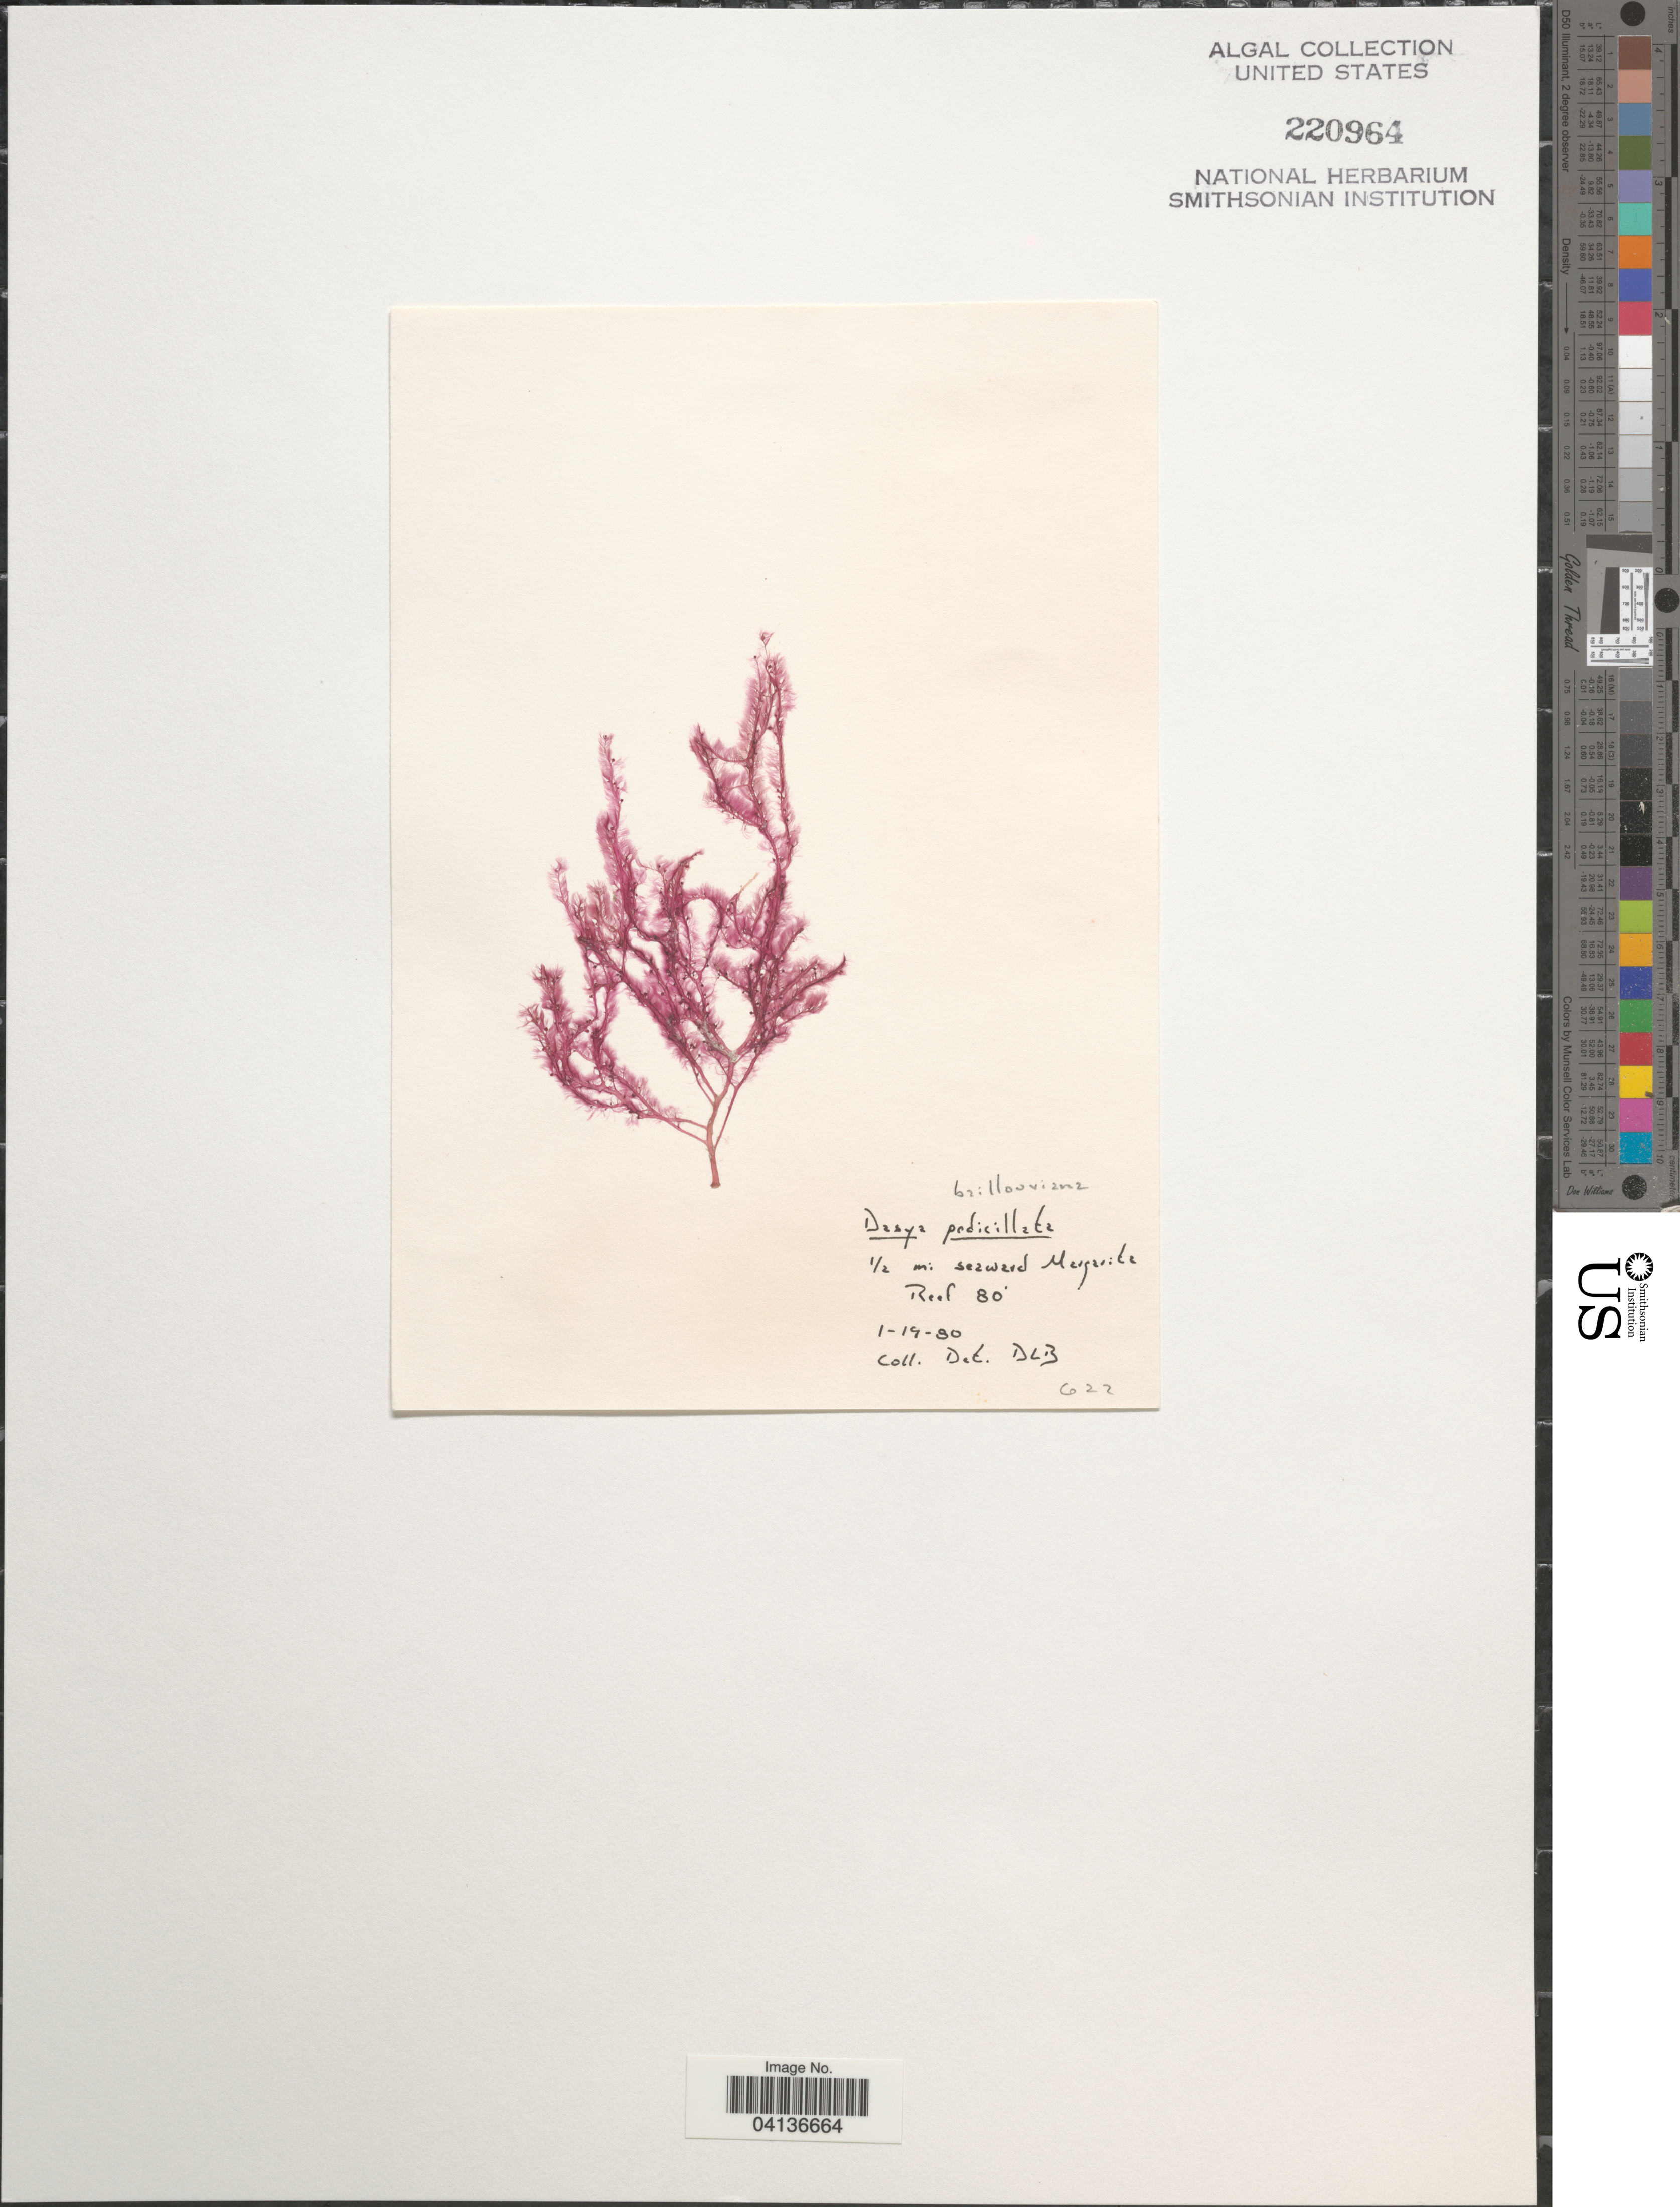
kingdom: Plantae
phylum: Rhodophyta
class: Florideophyceae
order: Ceramiales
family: Dasyaceae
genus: Dasya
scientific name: Dasya pedicellata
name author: (C. Agardh) C. Agardh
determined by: Algae name updating Project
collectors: D. L. B.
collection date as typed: Transcribed d/m/y: 19/1/80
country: Puerto Rico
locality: ½ mi seaward Margarita Reef.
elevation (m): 24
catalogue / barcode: US 220964